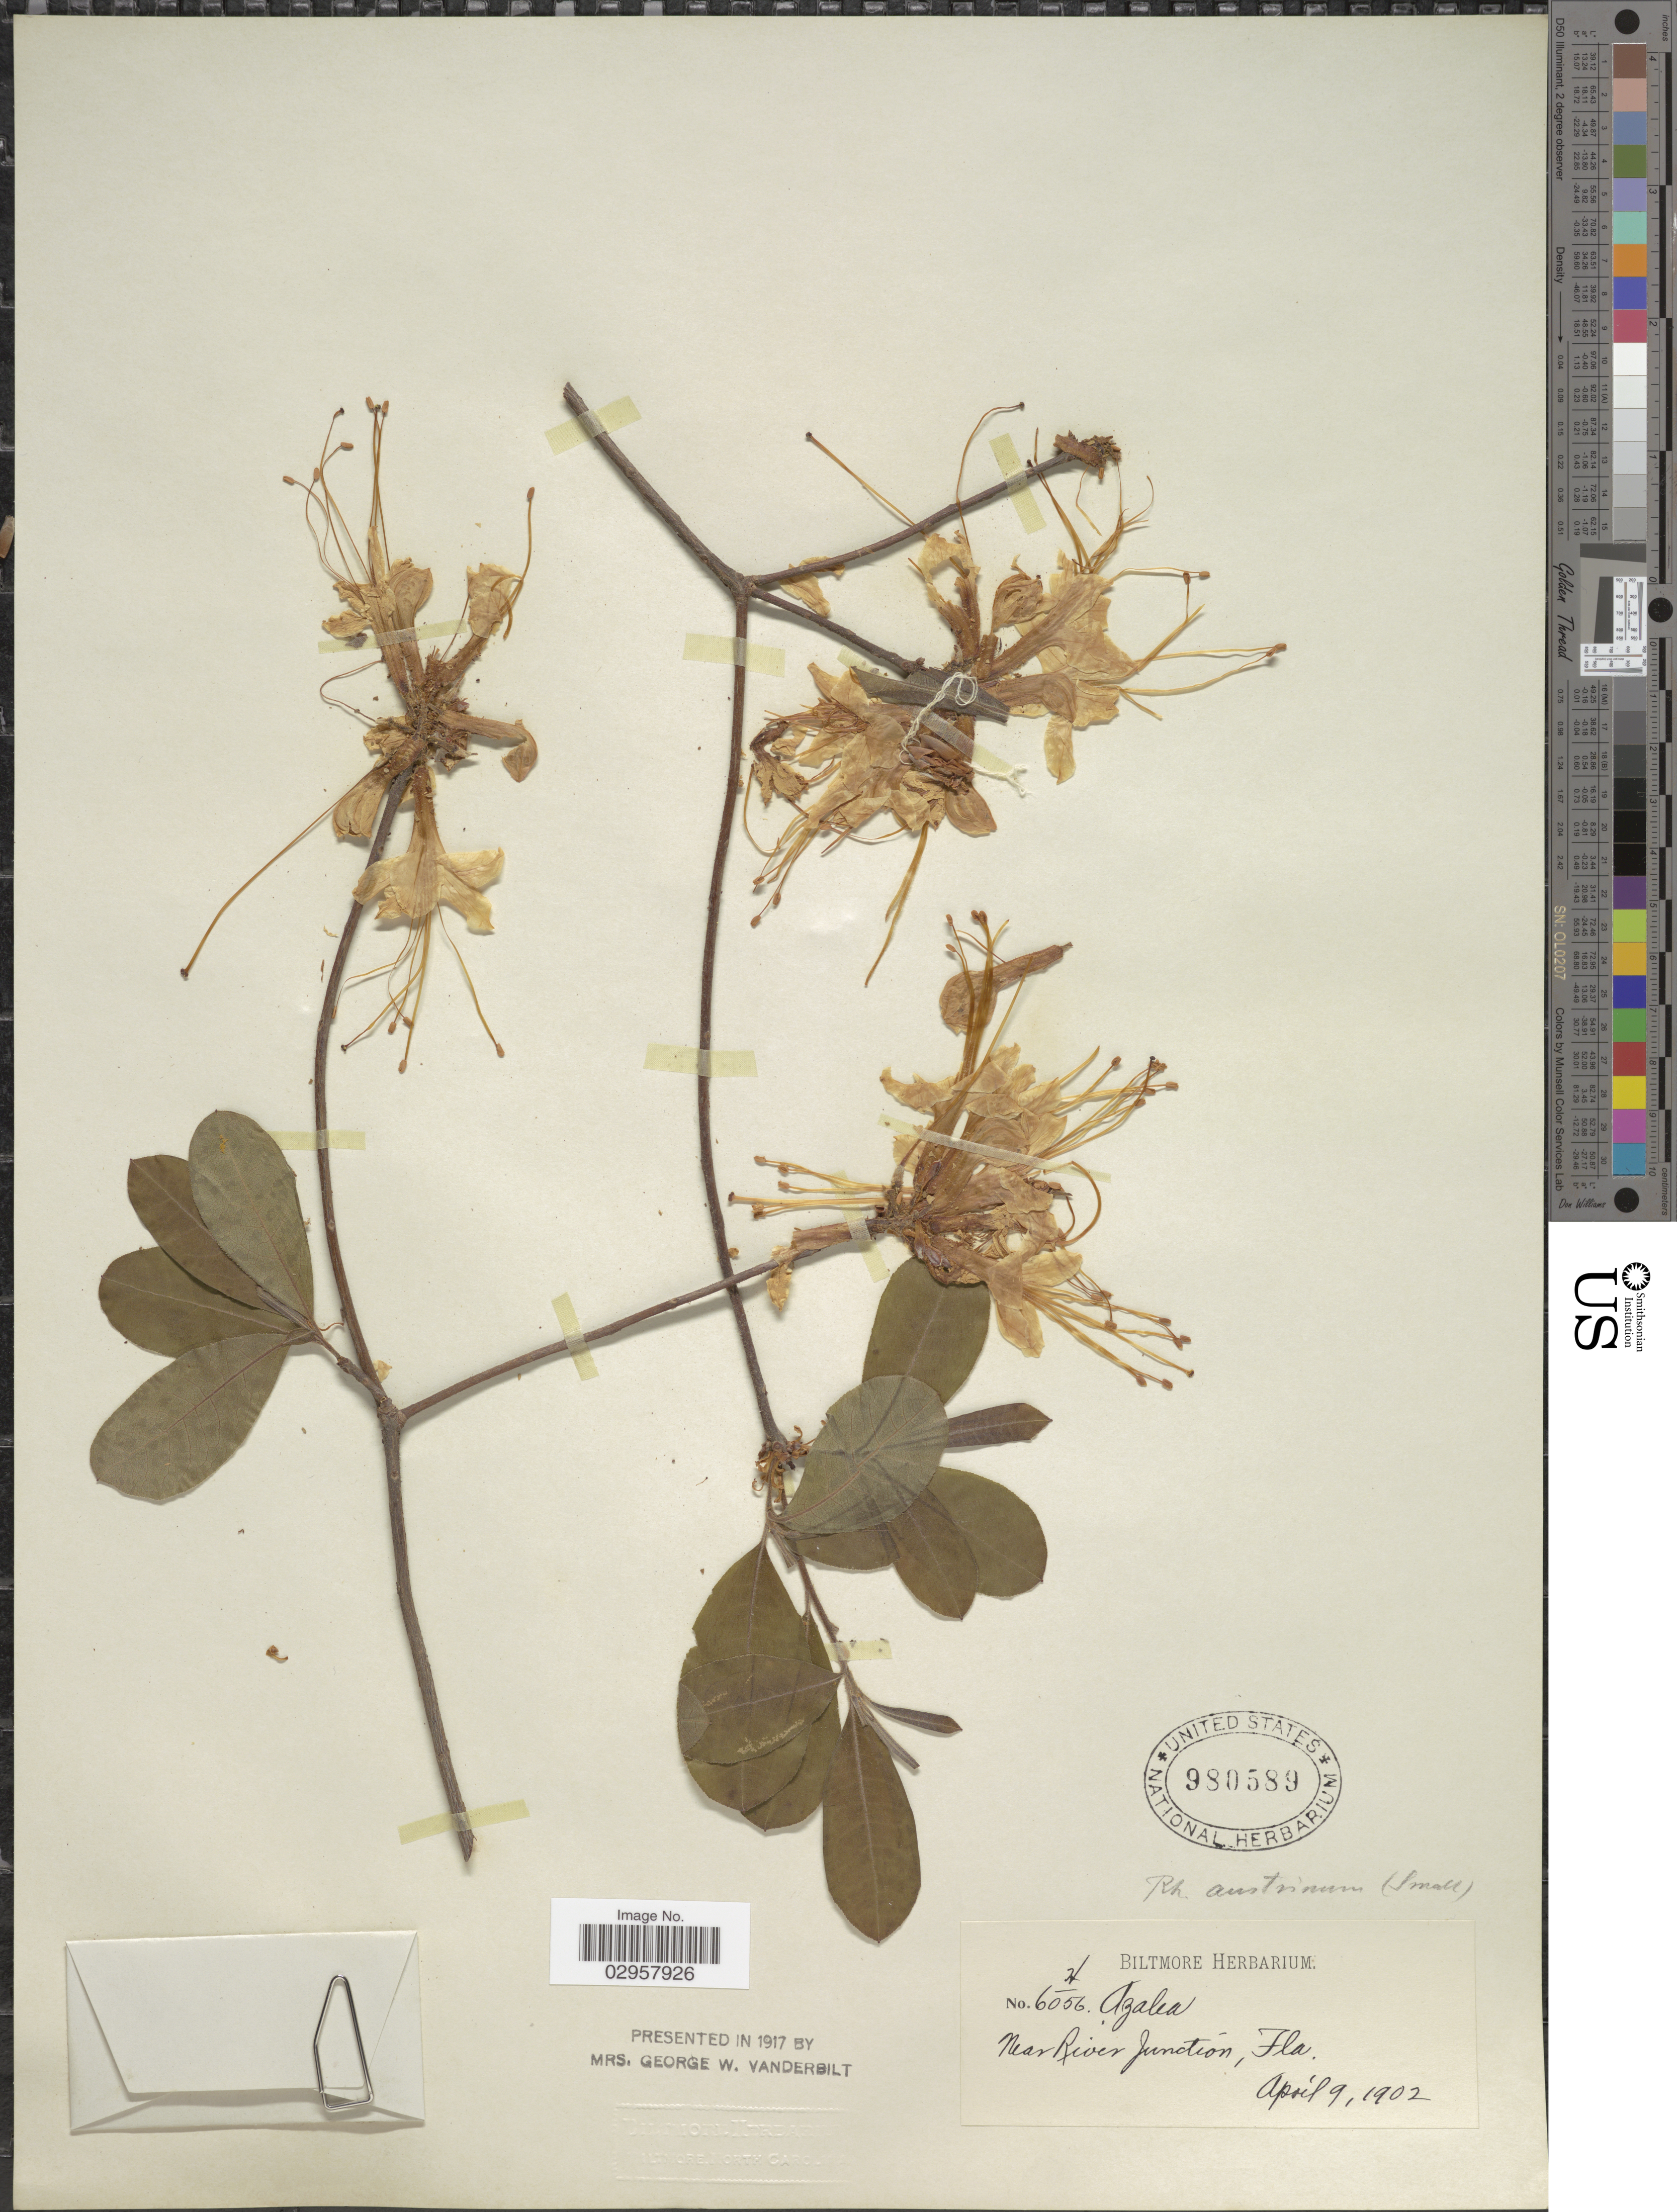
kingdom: Plantae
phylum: Tracheophyta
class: Magnoliopsida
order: Ericales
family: Ericaceae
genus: Rhododendron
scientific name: Rhododendron atlanticum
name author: (Ashe) Rehder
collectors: ex herb. Biltmore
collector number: H/6056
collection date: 1902-04-09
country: United States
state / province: Florida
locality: Near River Junction.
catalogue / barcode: US 980589